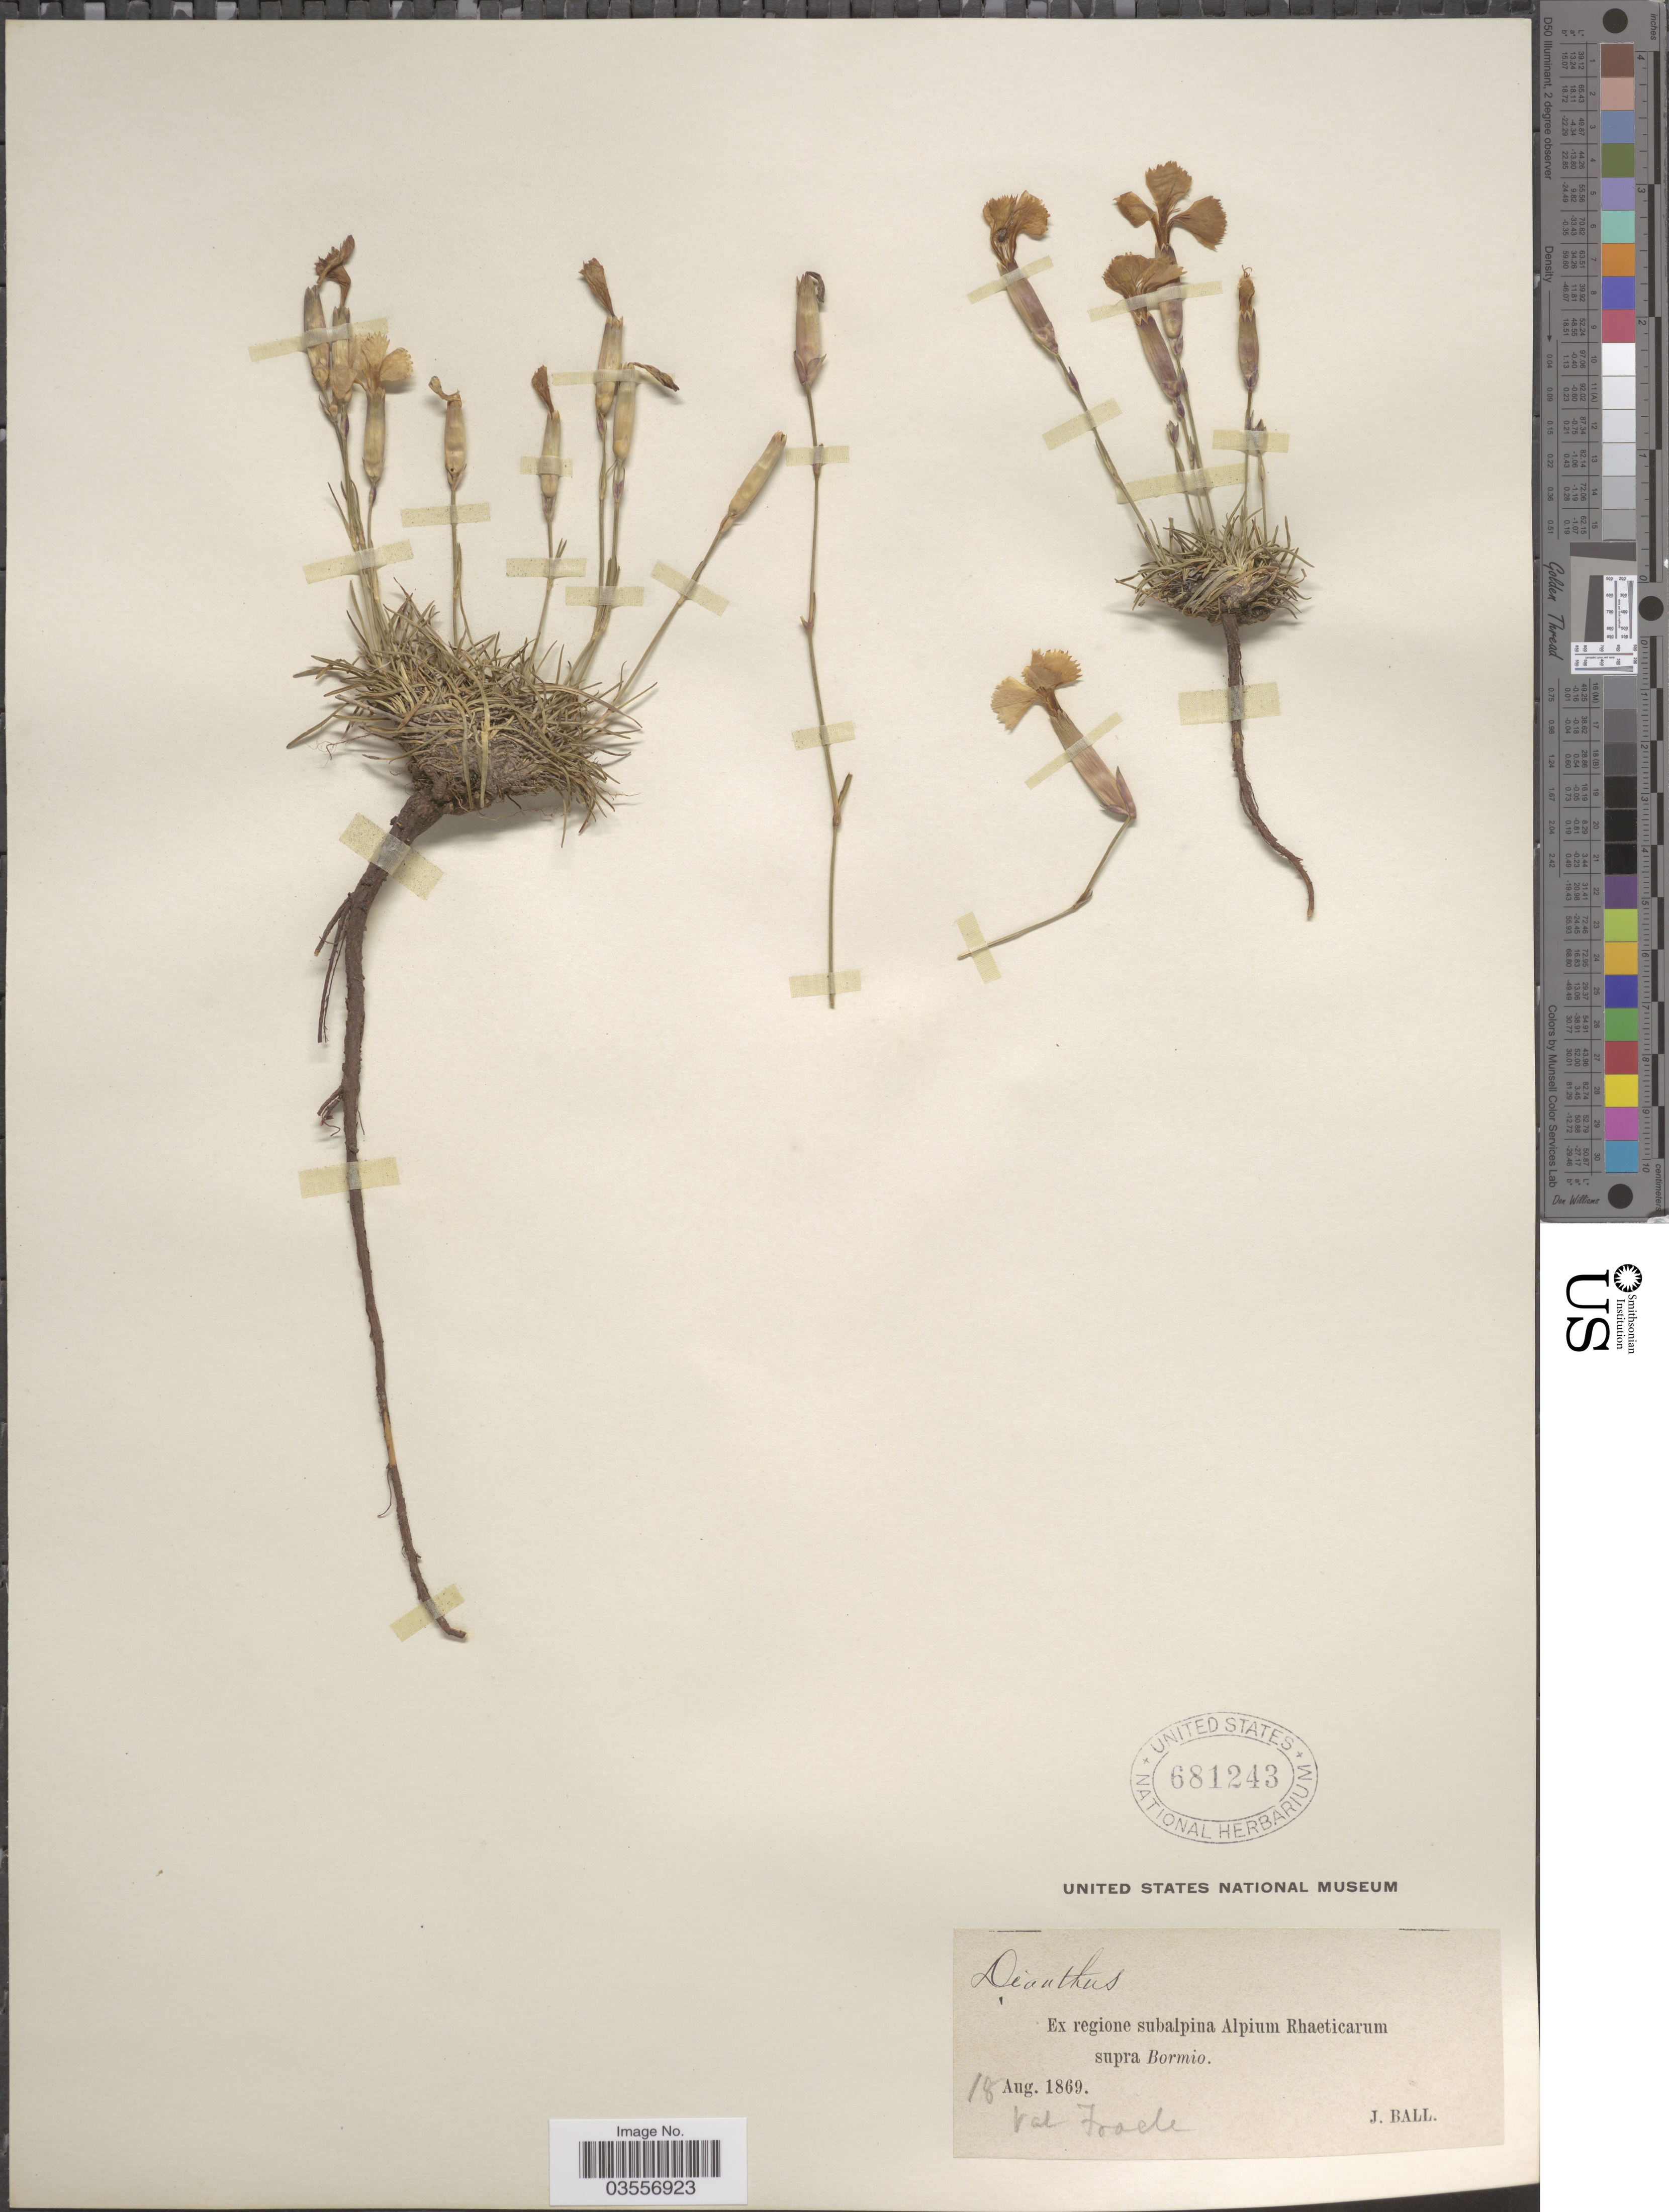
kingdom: Plantae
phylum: Tracheophyta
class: Magnoliopsida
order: Caryophyllales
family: Caryophyllaceae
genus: Dianthus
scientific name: Dianthus sp.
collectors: J. Ball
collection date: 1869-08-18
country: Italy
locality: Ex regione subalpina Alpium Rhaeticarum supra Bormio. Val Foacle. [interpreted]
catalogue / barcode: US 681243